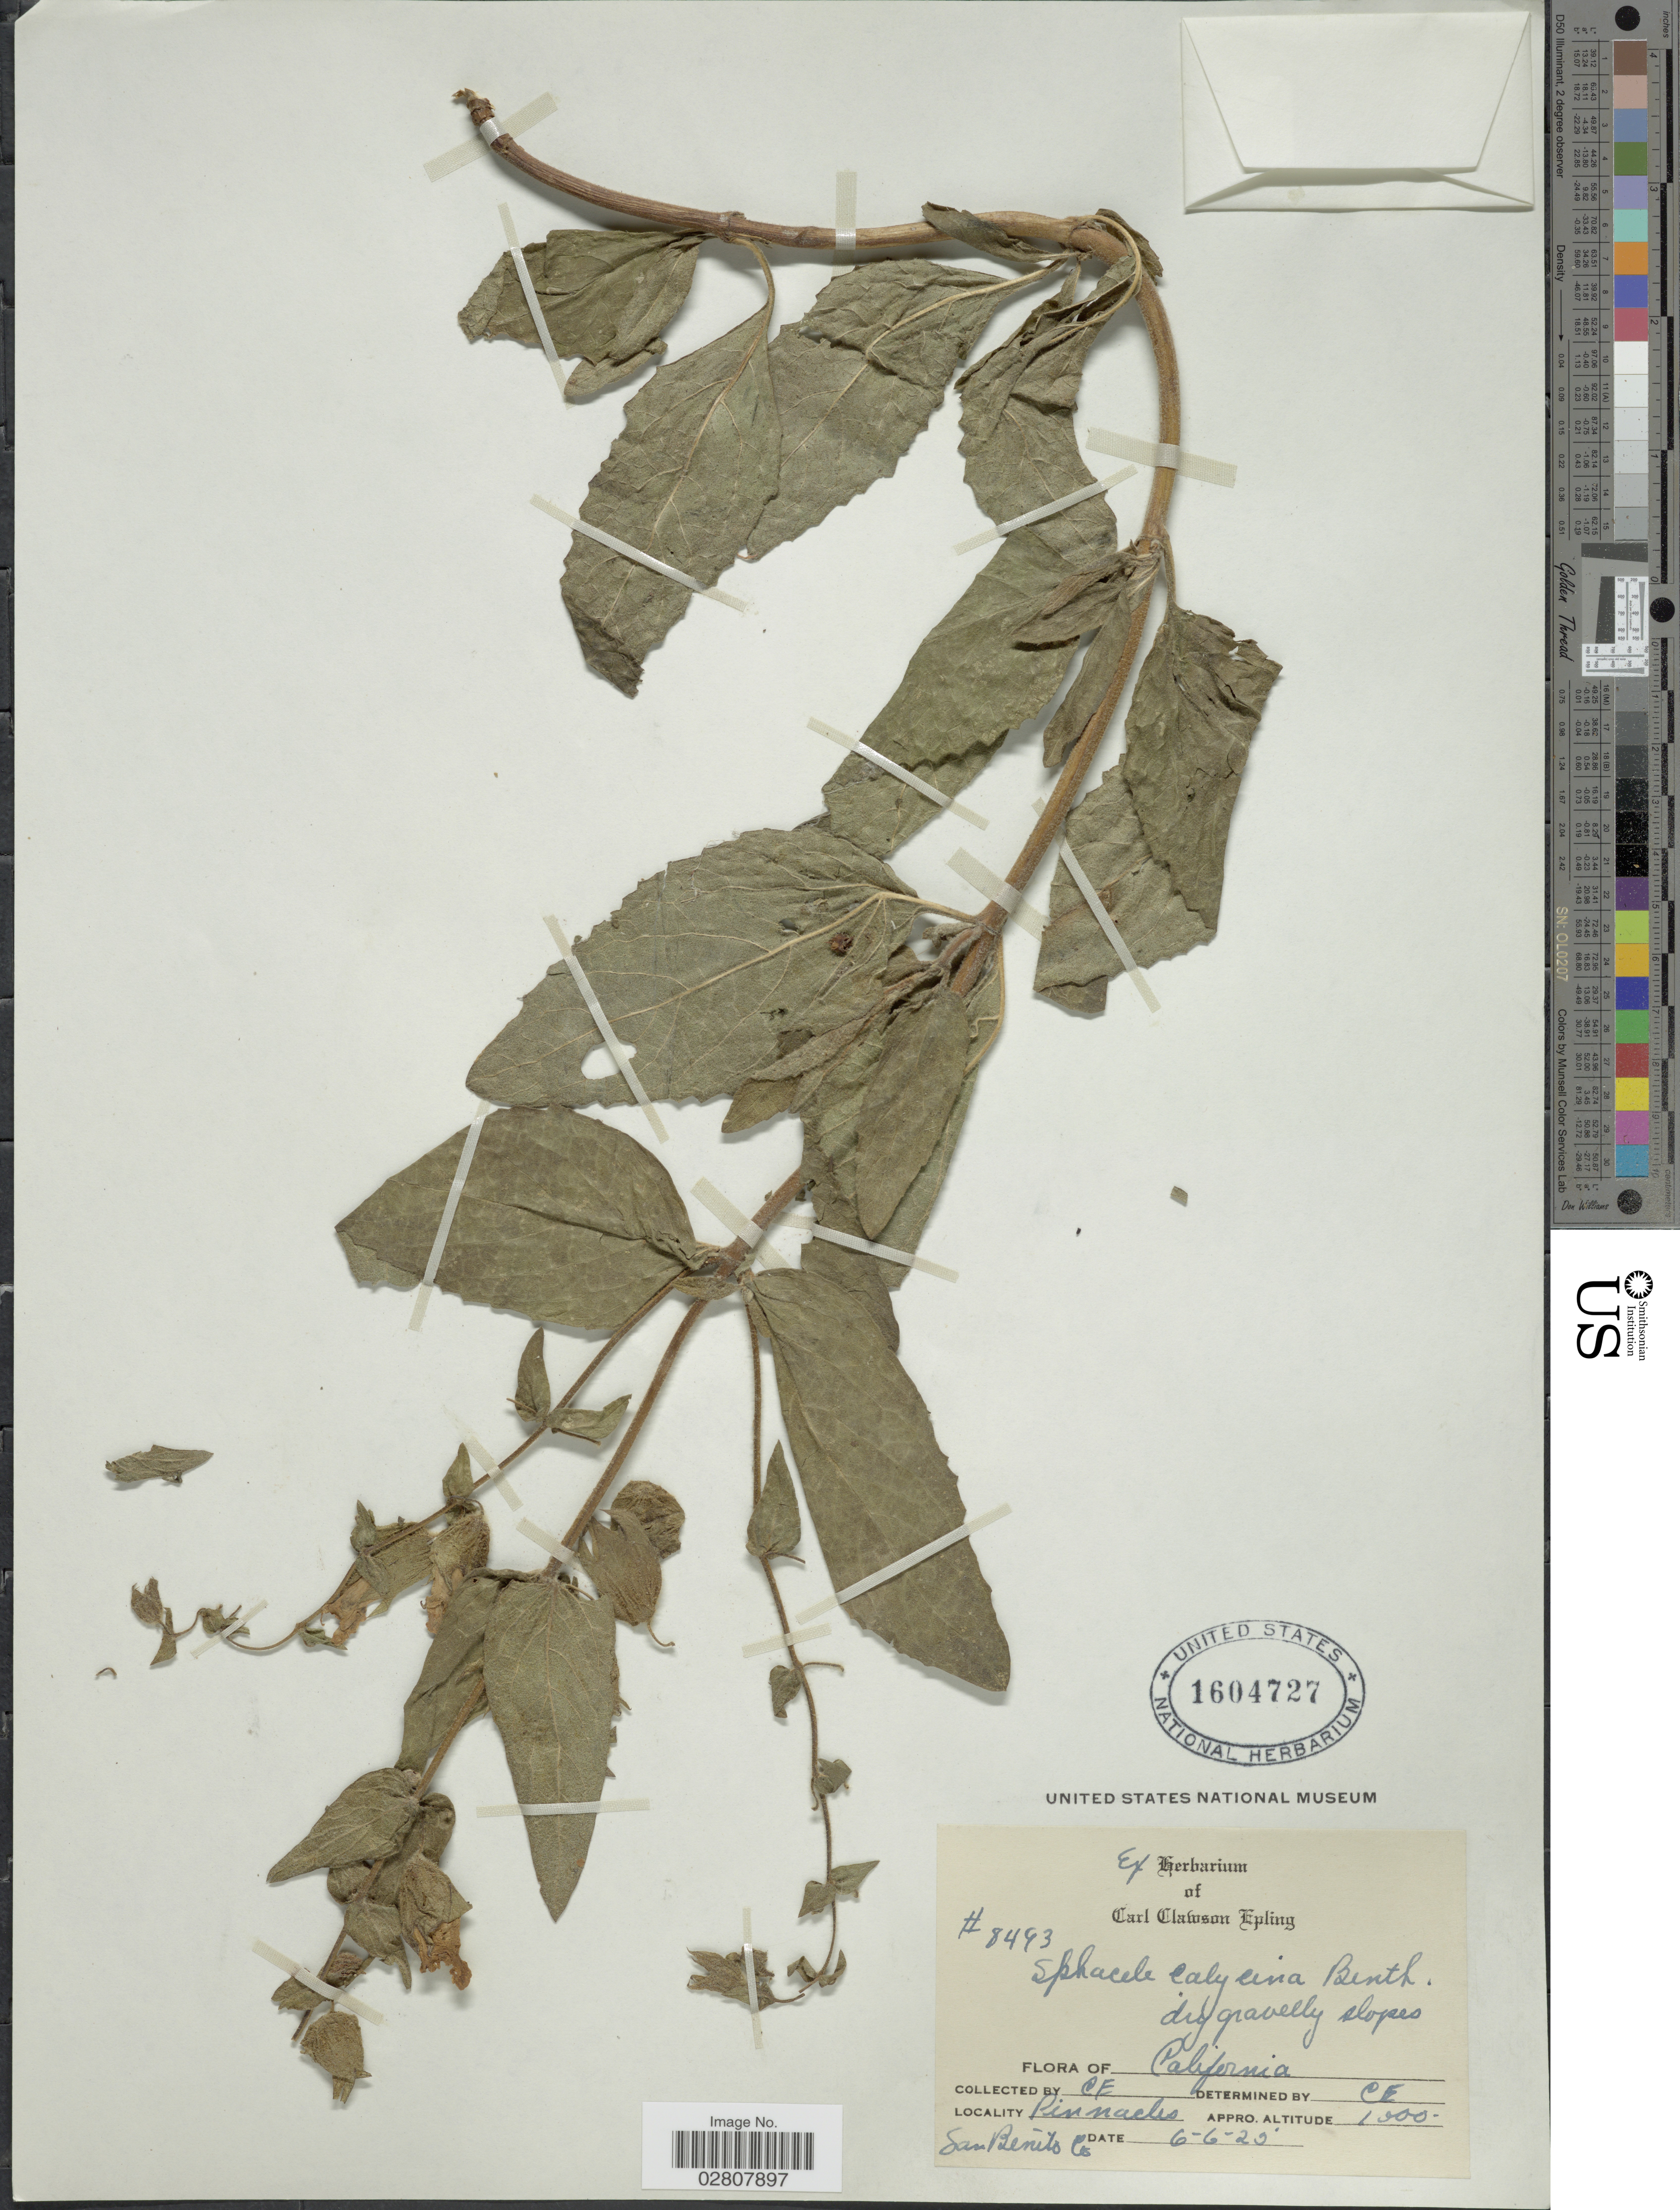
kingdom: Plantae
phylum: Tracheophyta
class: Magnoliopsida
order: Lamiales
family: Lamiaceae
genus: Lepechinia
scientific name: Lepechinia calycina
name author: (Benth.) Epling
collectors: C. C. Epling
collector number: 8493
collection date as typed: Transcribed d/m/y: 6/6/25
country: United States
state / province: California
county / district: San Benito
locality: Pinnacles. San Benito Co.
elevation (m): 305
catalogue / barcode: US 1604727